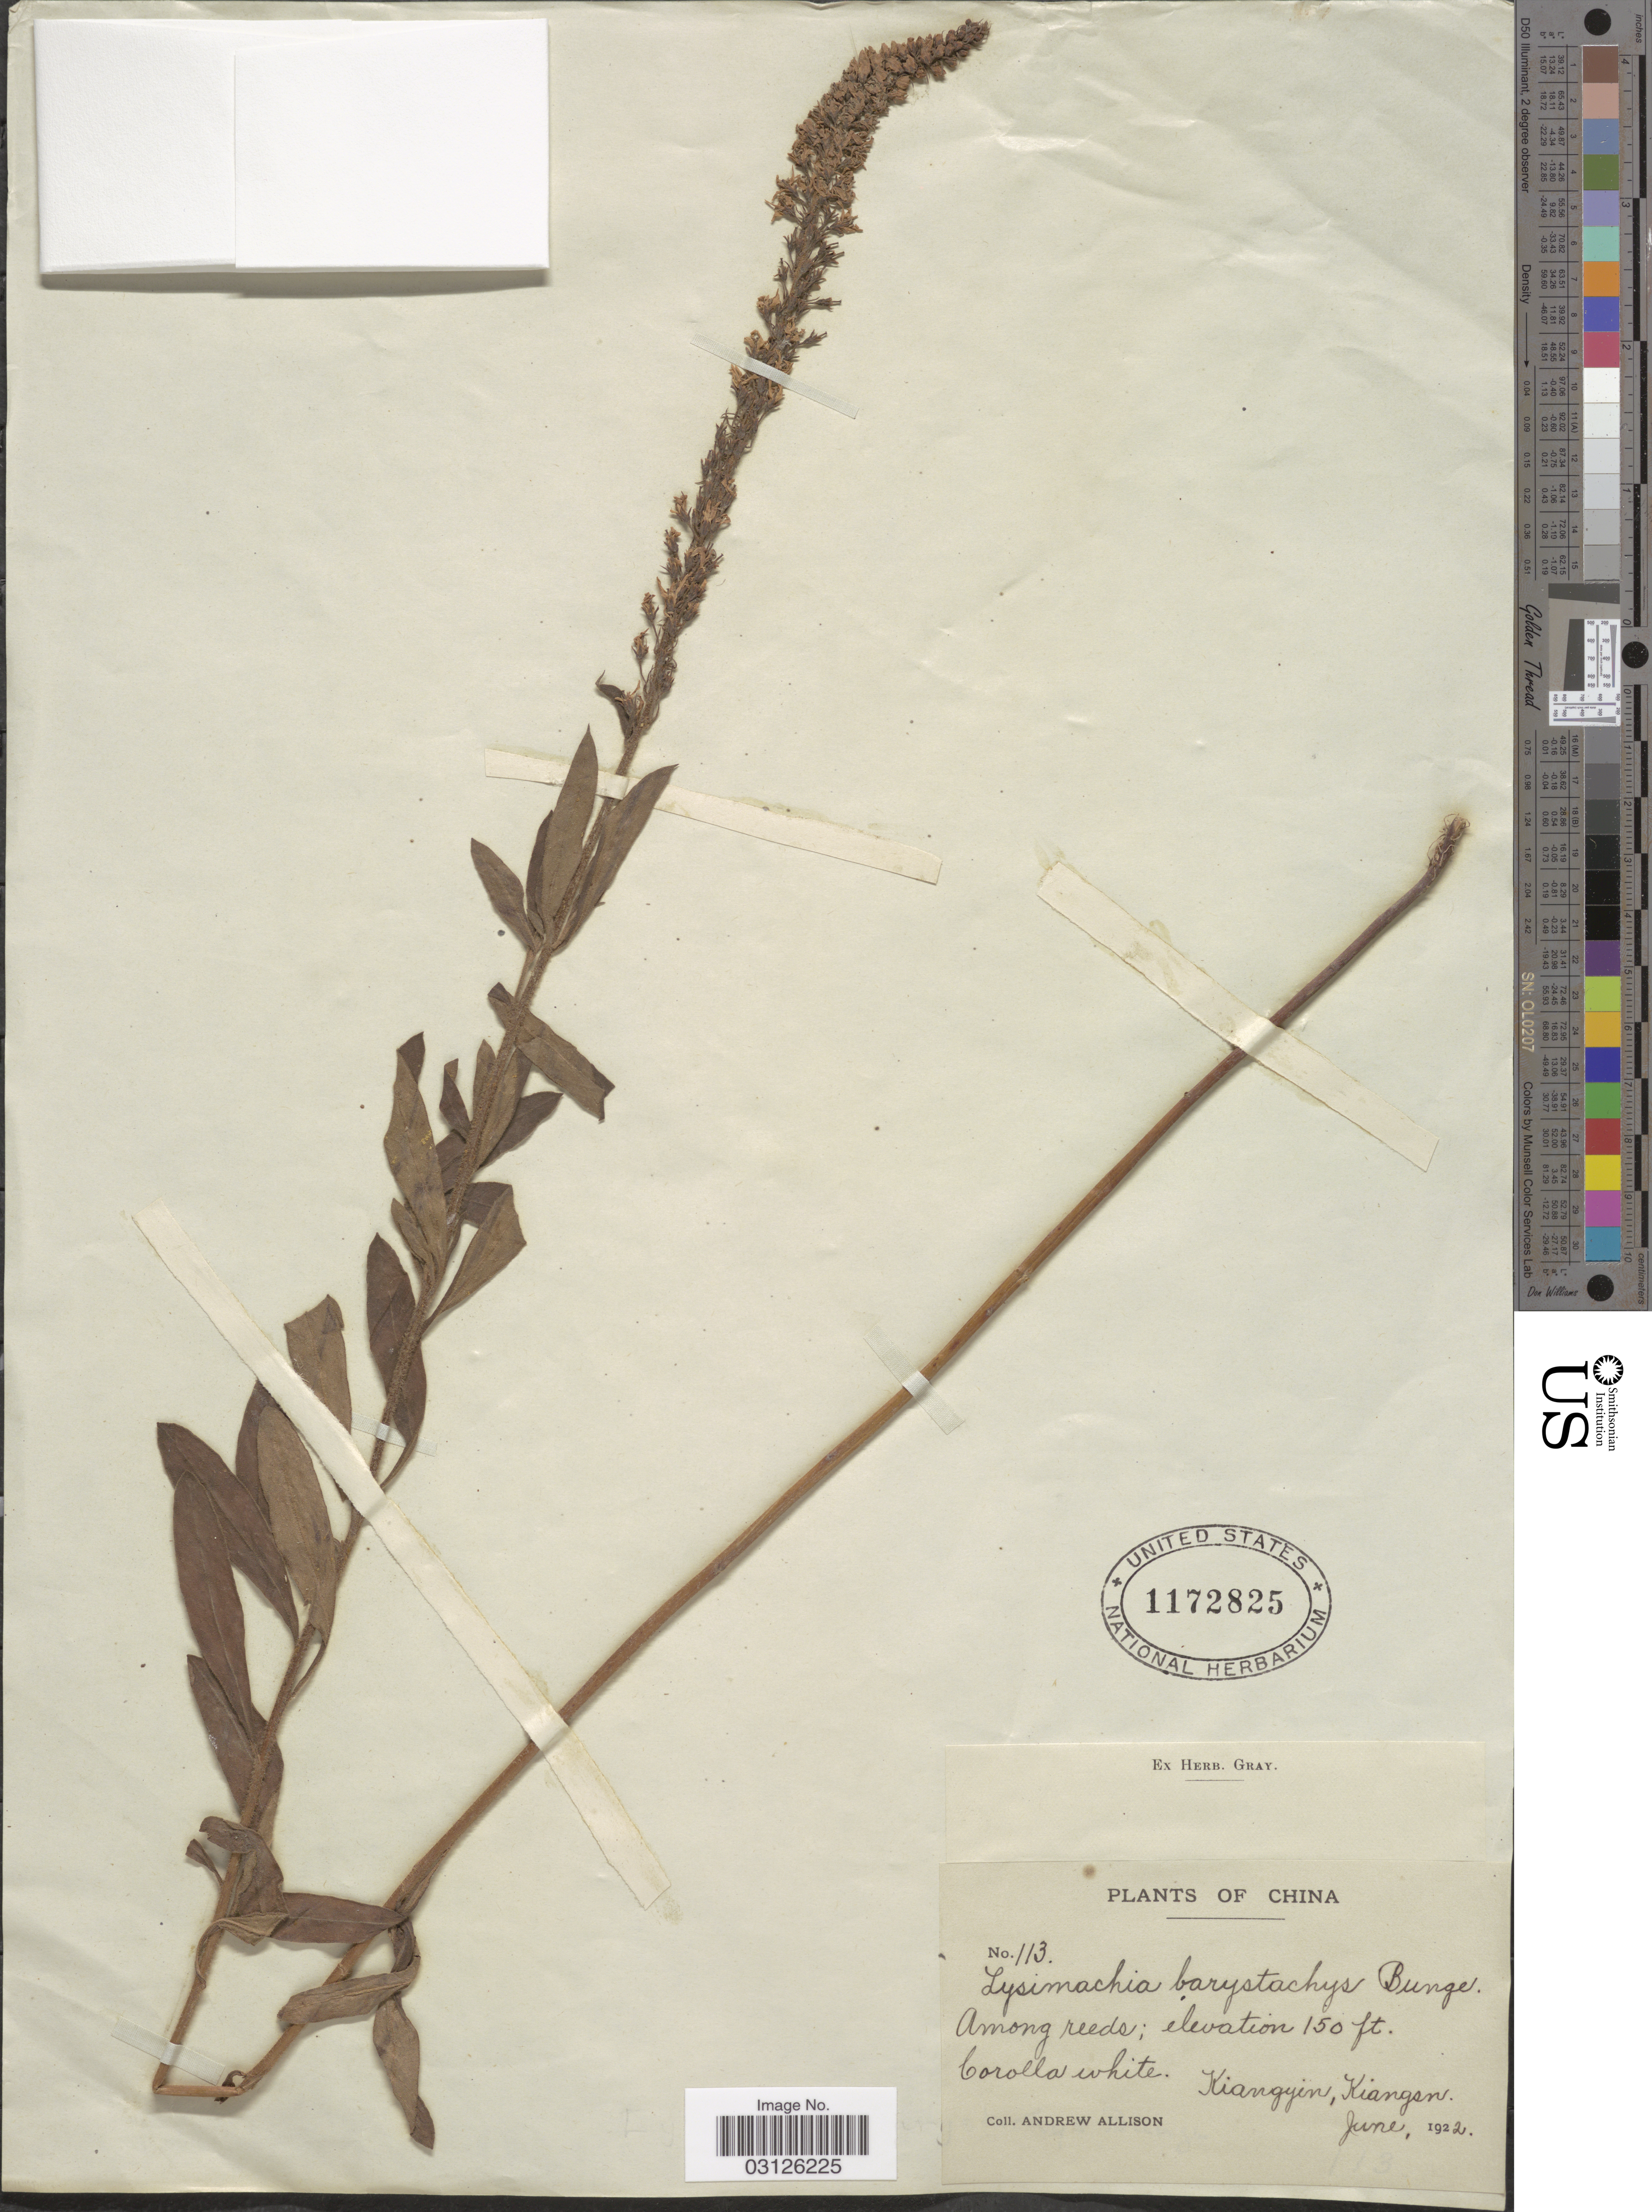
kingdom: Plantae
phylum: Tracheophyta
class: Magnoliopsida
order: Ericales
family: Primulaceae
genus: Lysimachia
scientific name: Lysimachia barystachys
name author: Bunge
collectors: A. Allison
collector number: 113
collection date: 1922-06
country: China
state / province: Jiangsu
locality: Kiangyin, Kiangsu.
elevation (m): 46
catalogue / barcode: US 1172825